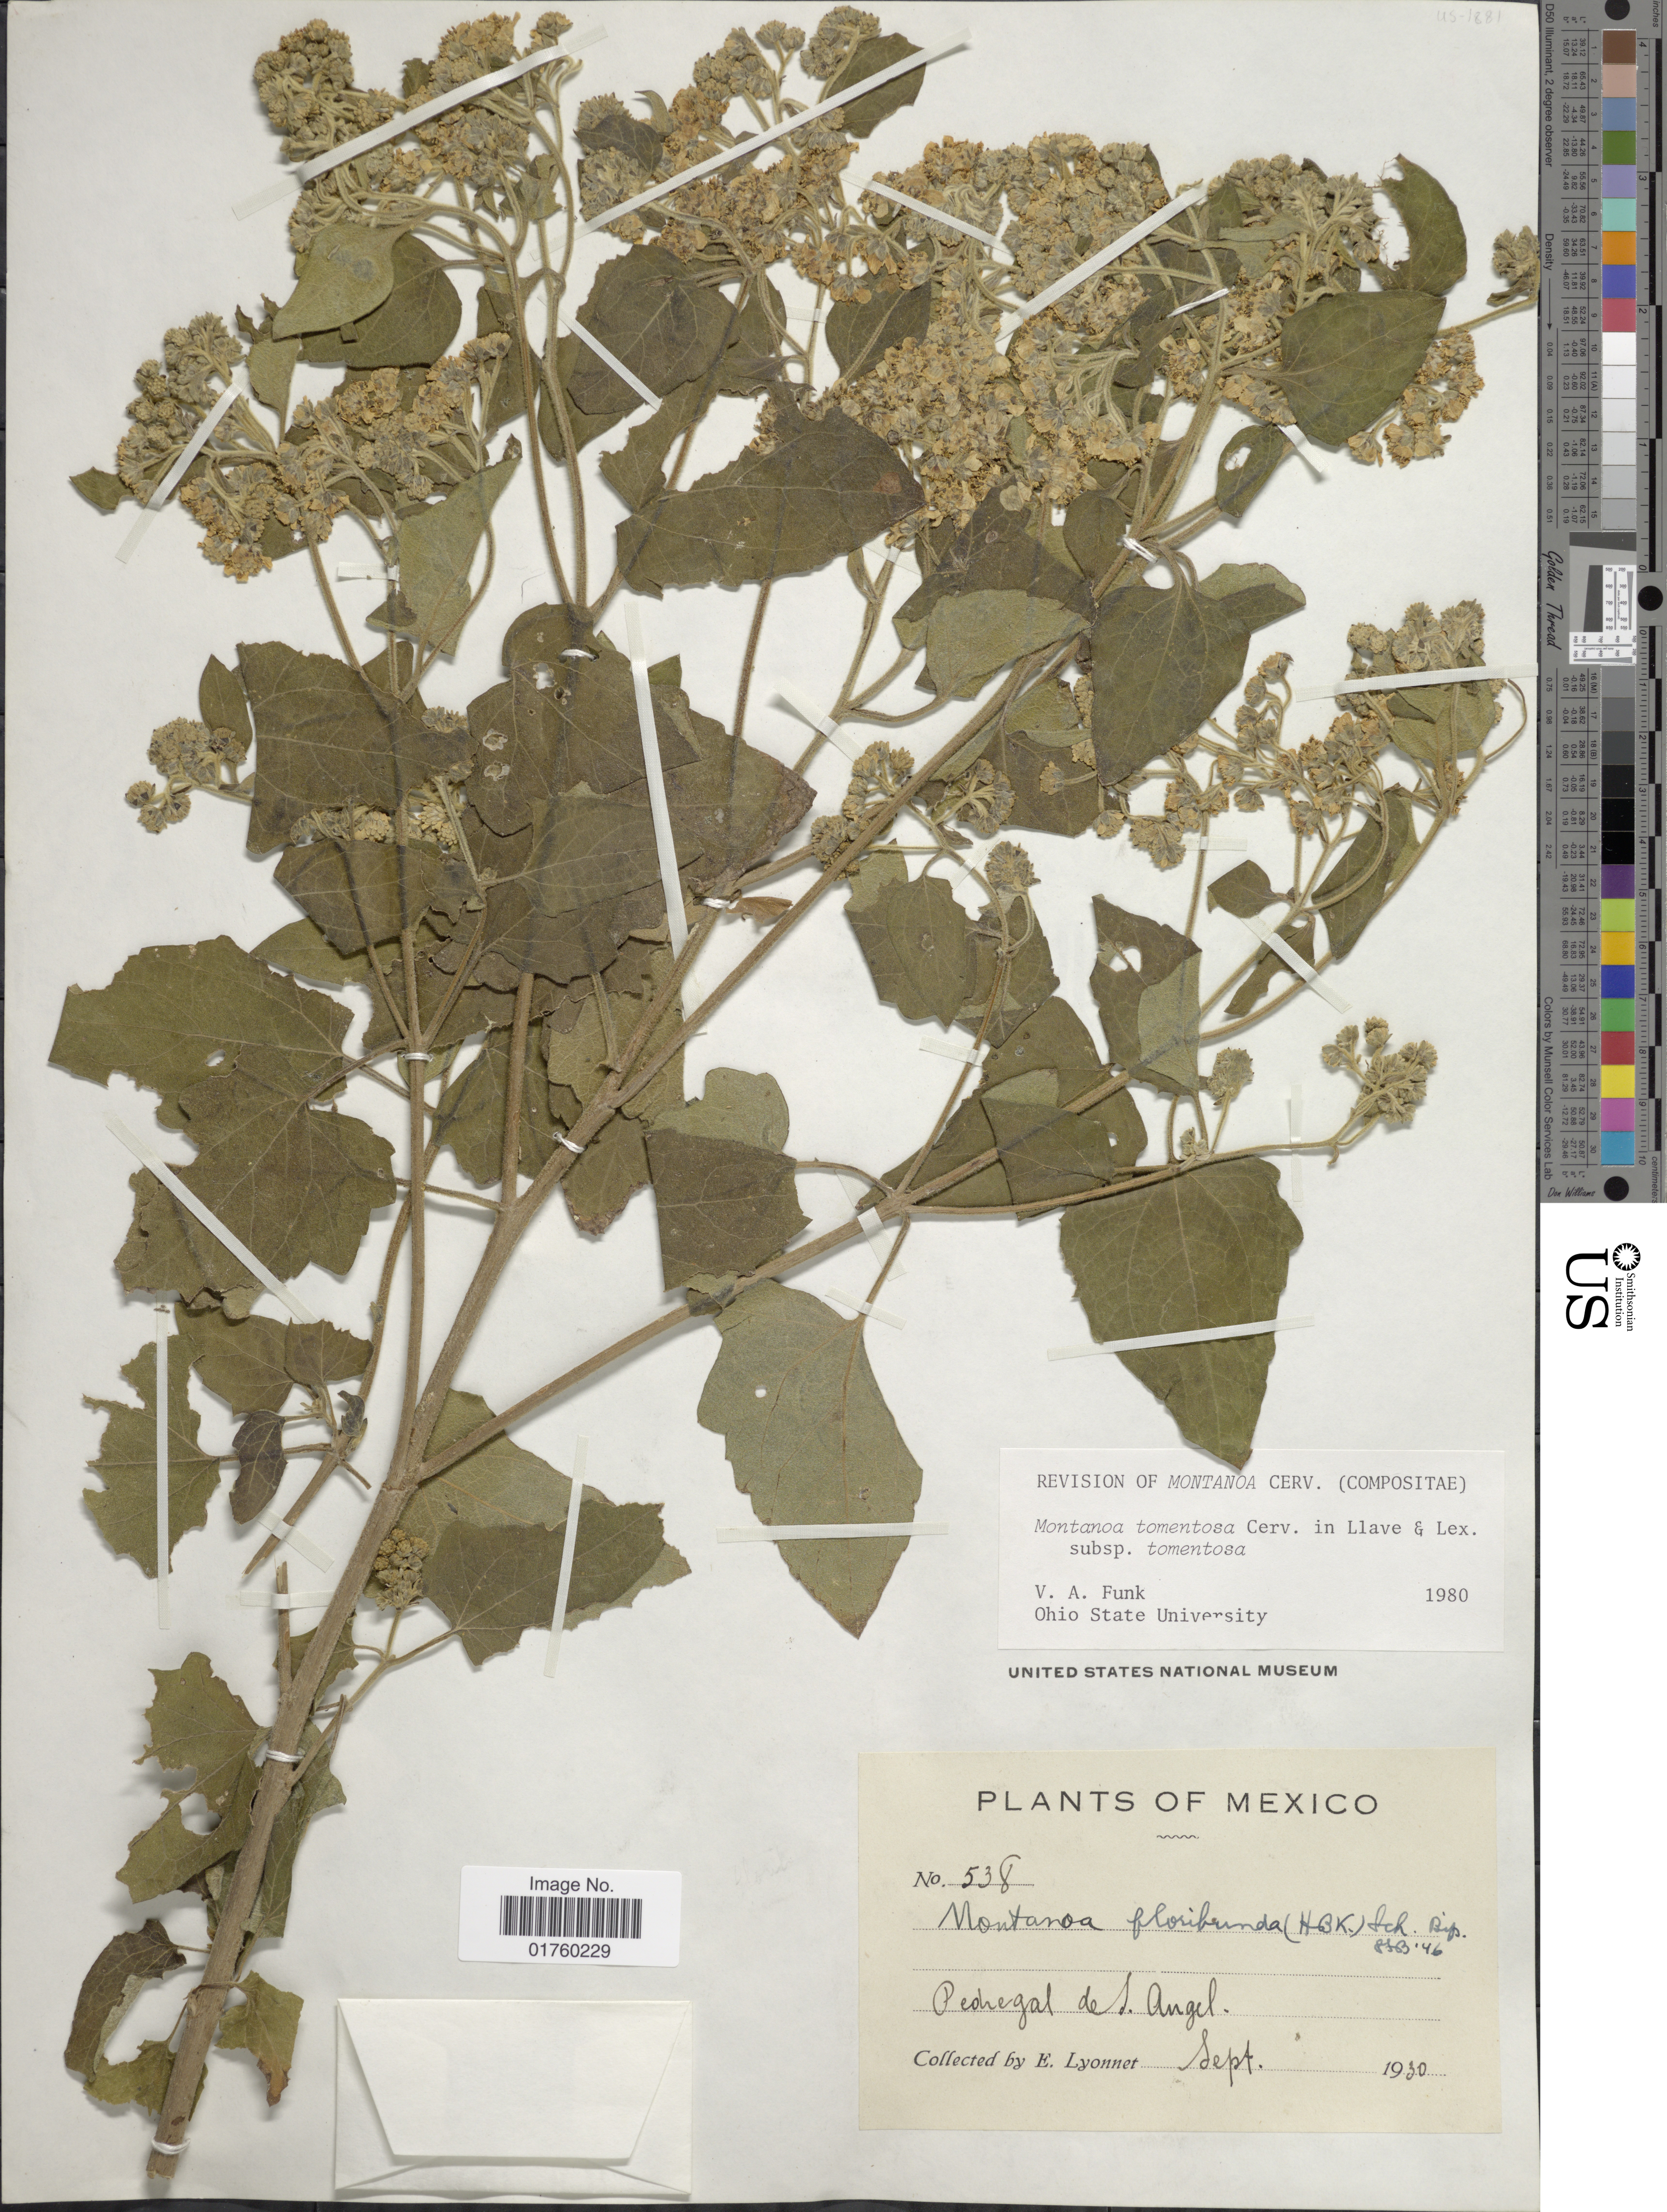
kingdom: Plantae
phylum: Tracheophyta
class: Magnoliopsida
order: Asterales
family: Asteraceae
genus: Montanoa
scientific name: Montanoa tomentosa subsp. tomentosa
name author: Cerv.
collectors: E. Lyonnet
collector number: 538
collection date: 1930-09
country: Mexico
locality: Pedregal de S. Angel.